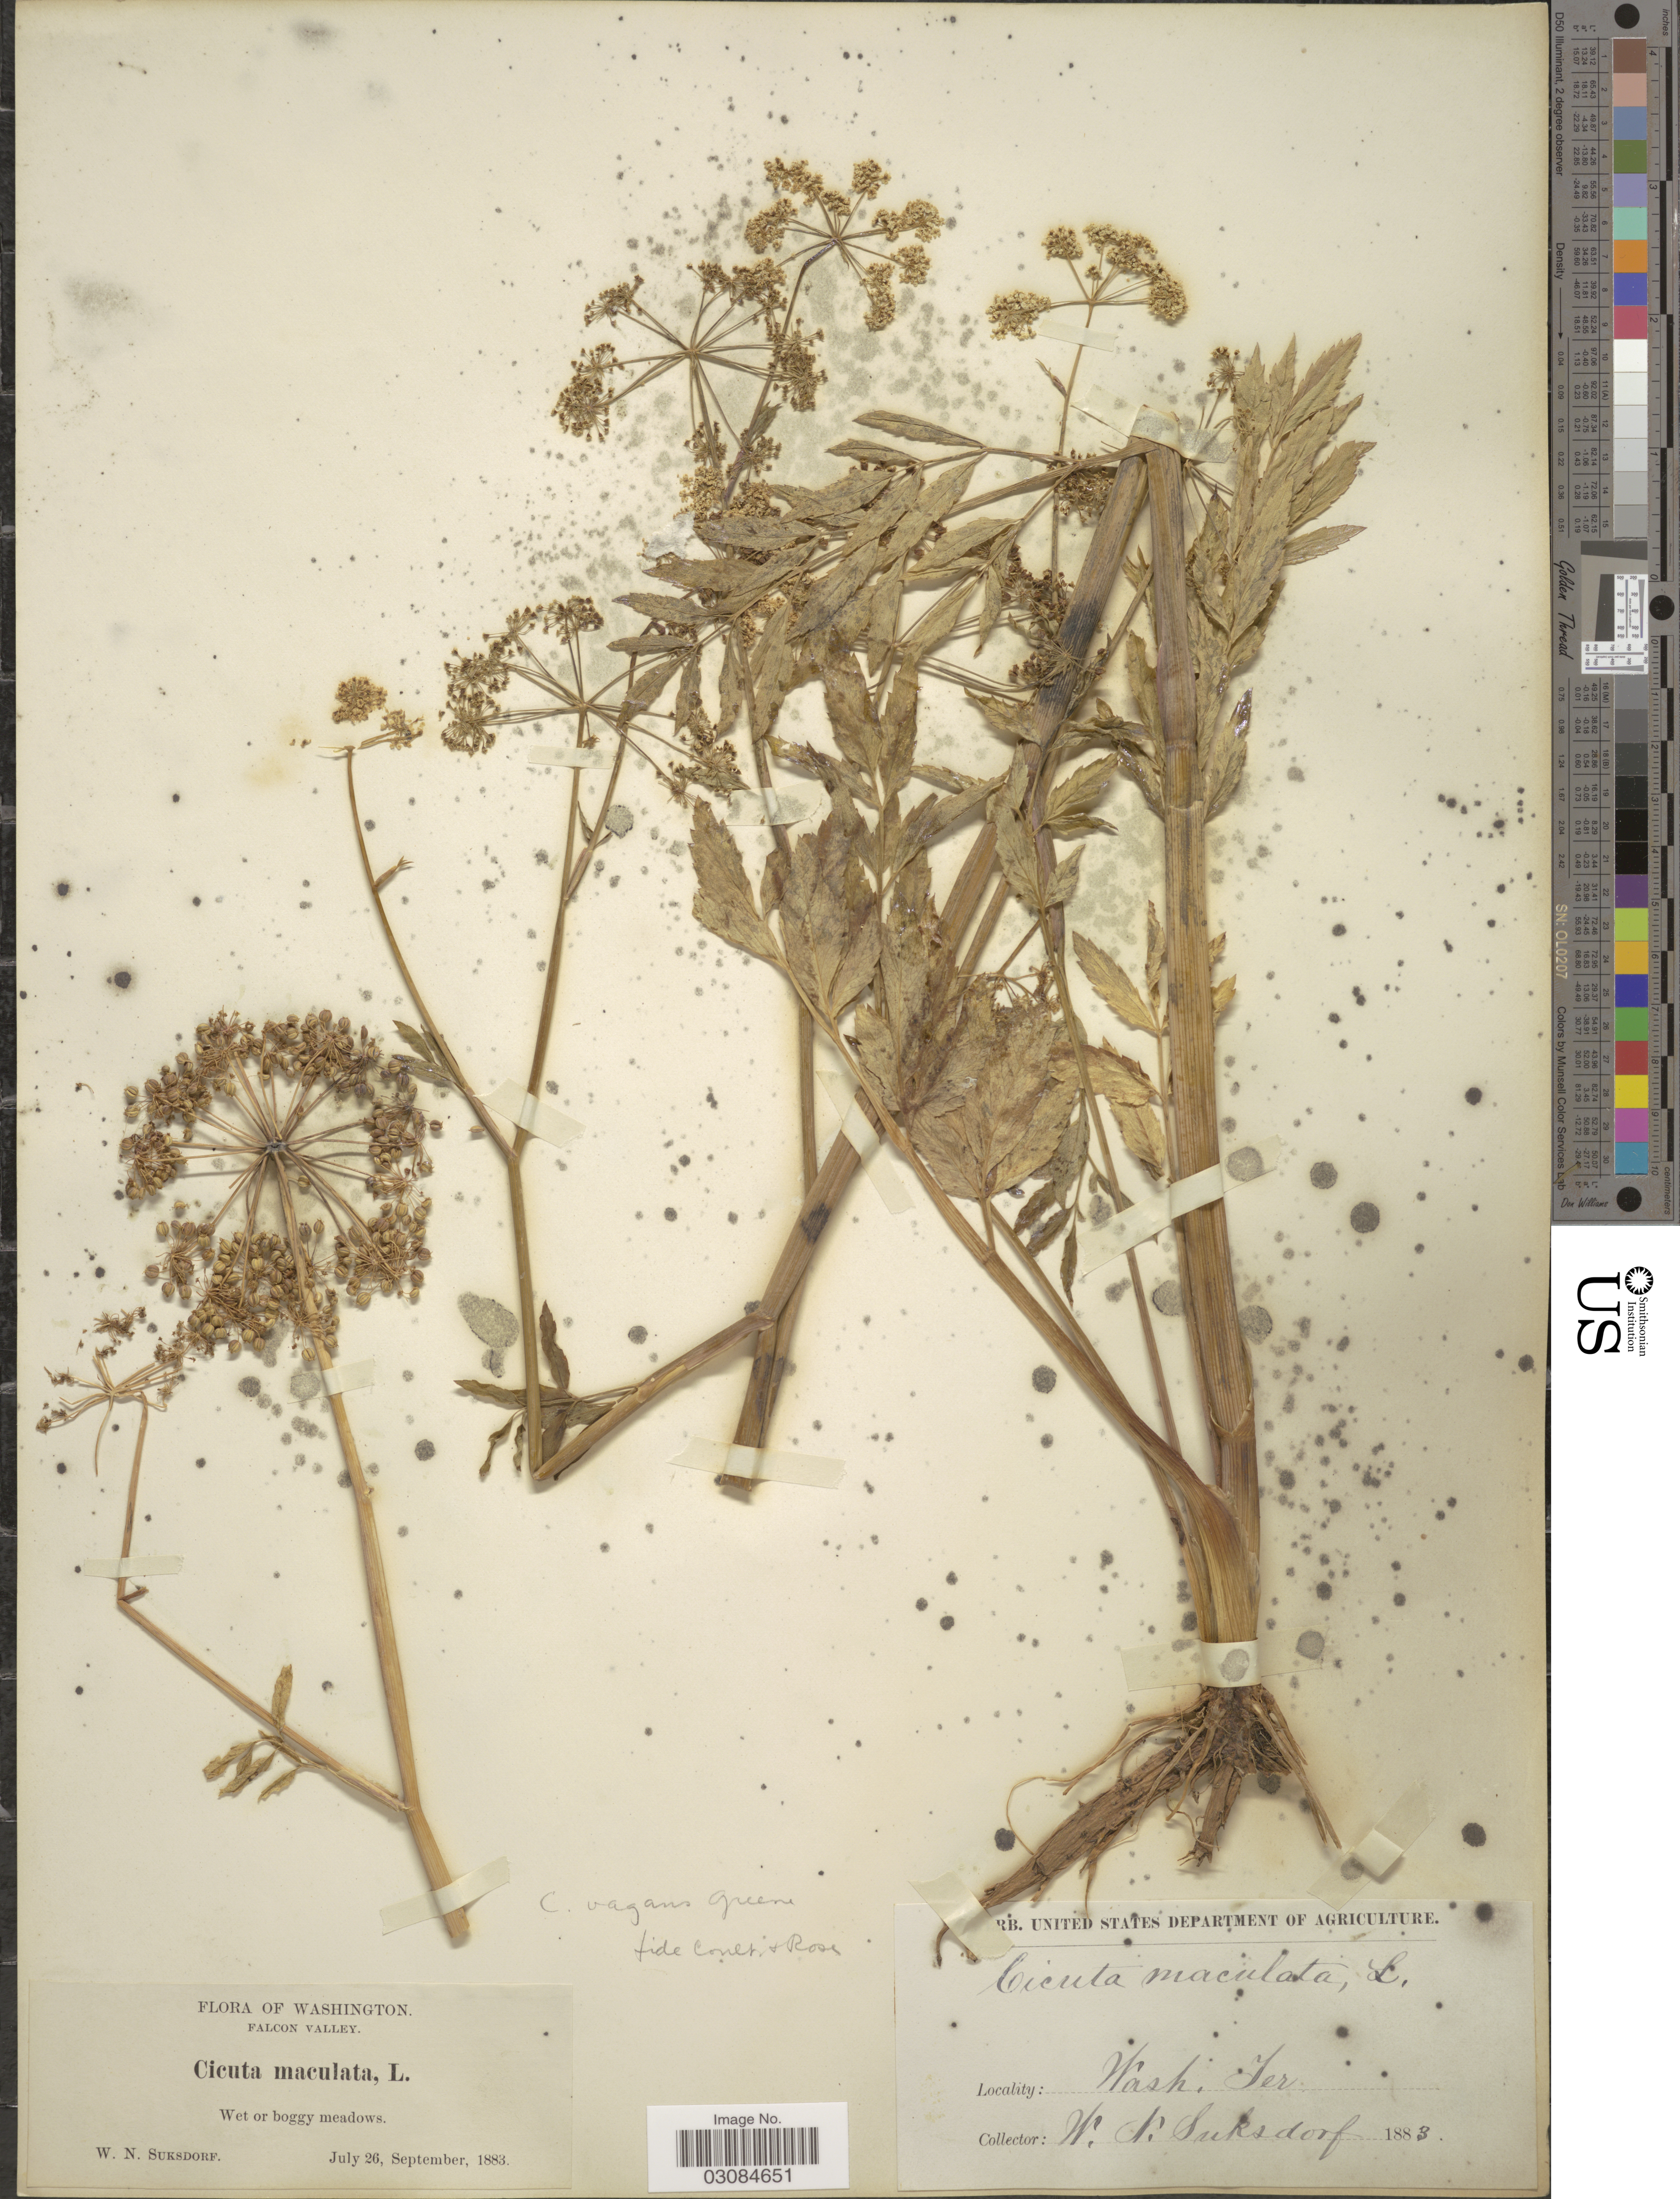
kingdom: Plantae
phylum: Tracheophyta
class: Magnoliopsida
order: Apiales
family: Apiaceae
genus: Cicuta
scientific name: Cicuta vagans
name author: Greene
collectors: W. N. Suksdorf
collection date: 1883-07-26/1883-09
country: United States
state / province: Washington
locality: Falcon Valley. Wash. Ter.